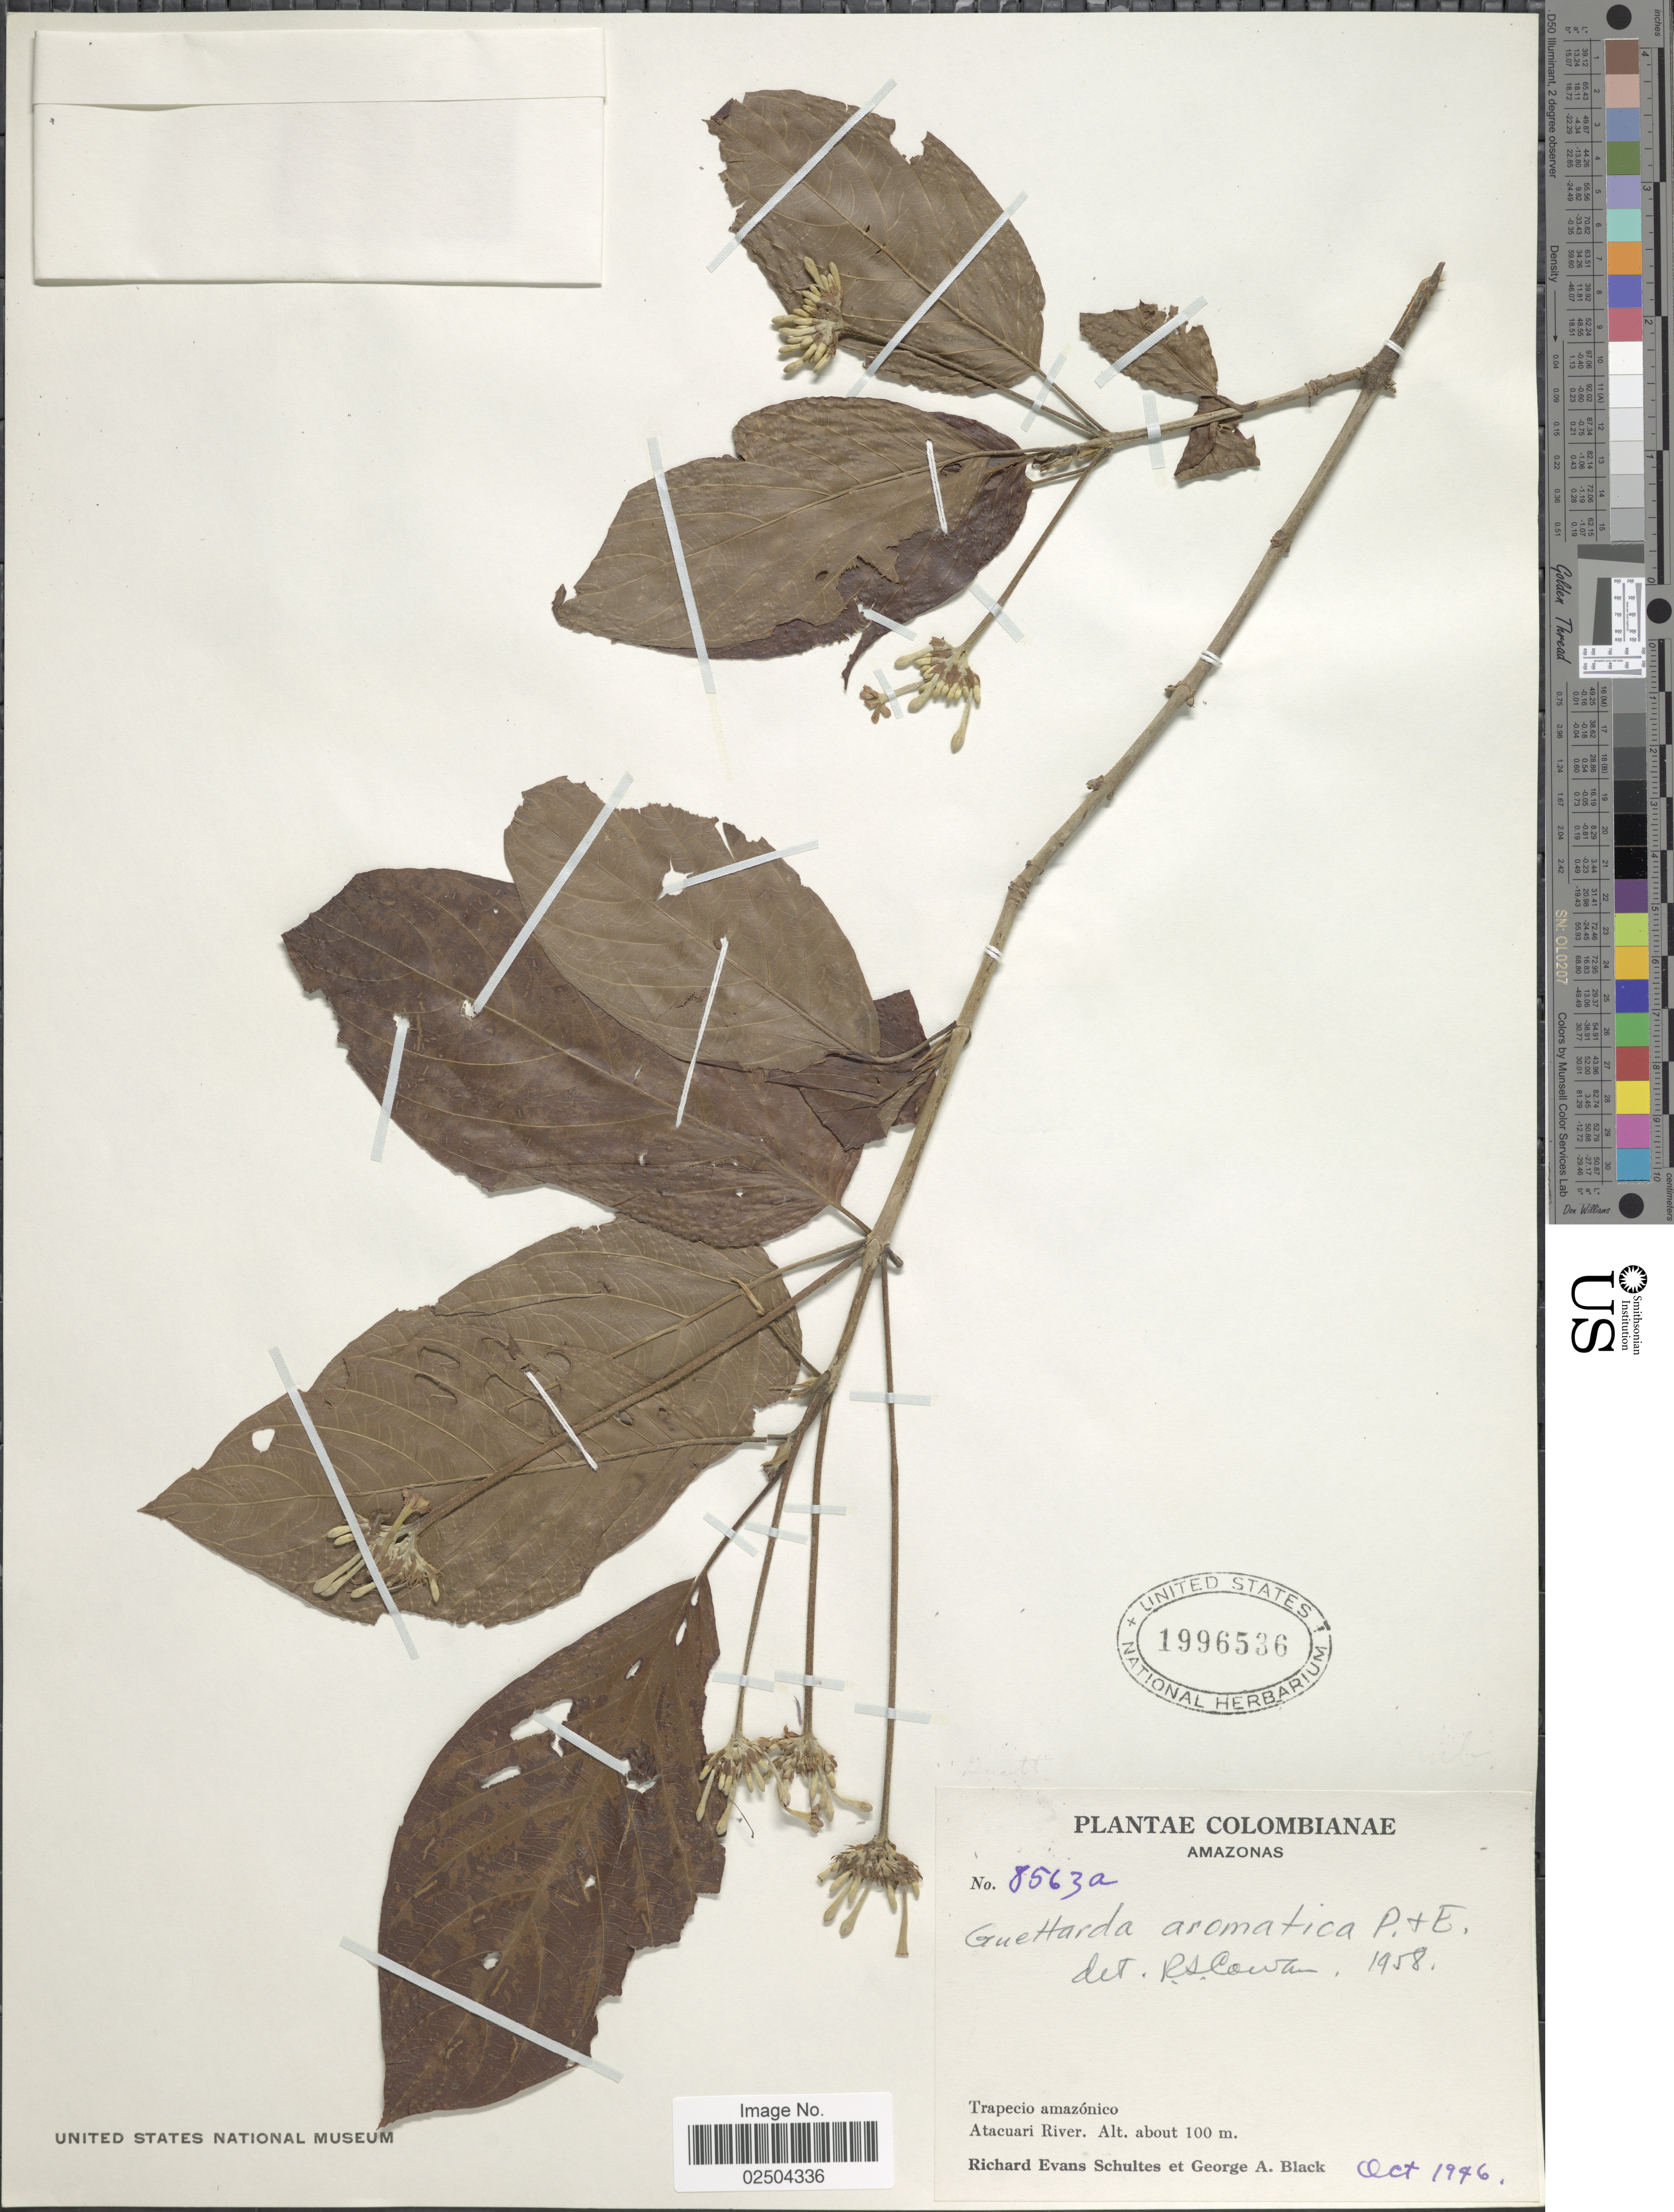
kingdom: Plantae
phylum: Tracheophyta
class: Magnoliopsida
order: Gentianales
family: Rubiaceae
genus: Guettarda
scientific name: Guettarda aromatica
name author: Poepp. & Endl.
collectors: R. E. Schultes & G. A. Black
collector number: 8563a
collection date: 1946-10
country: Colombia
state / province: Amazônas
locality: Trapecio amazonico, Atacuari River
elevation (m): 100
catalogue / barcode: US 1996536